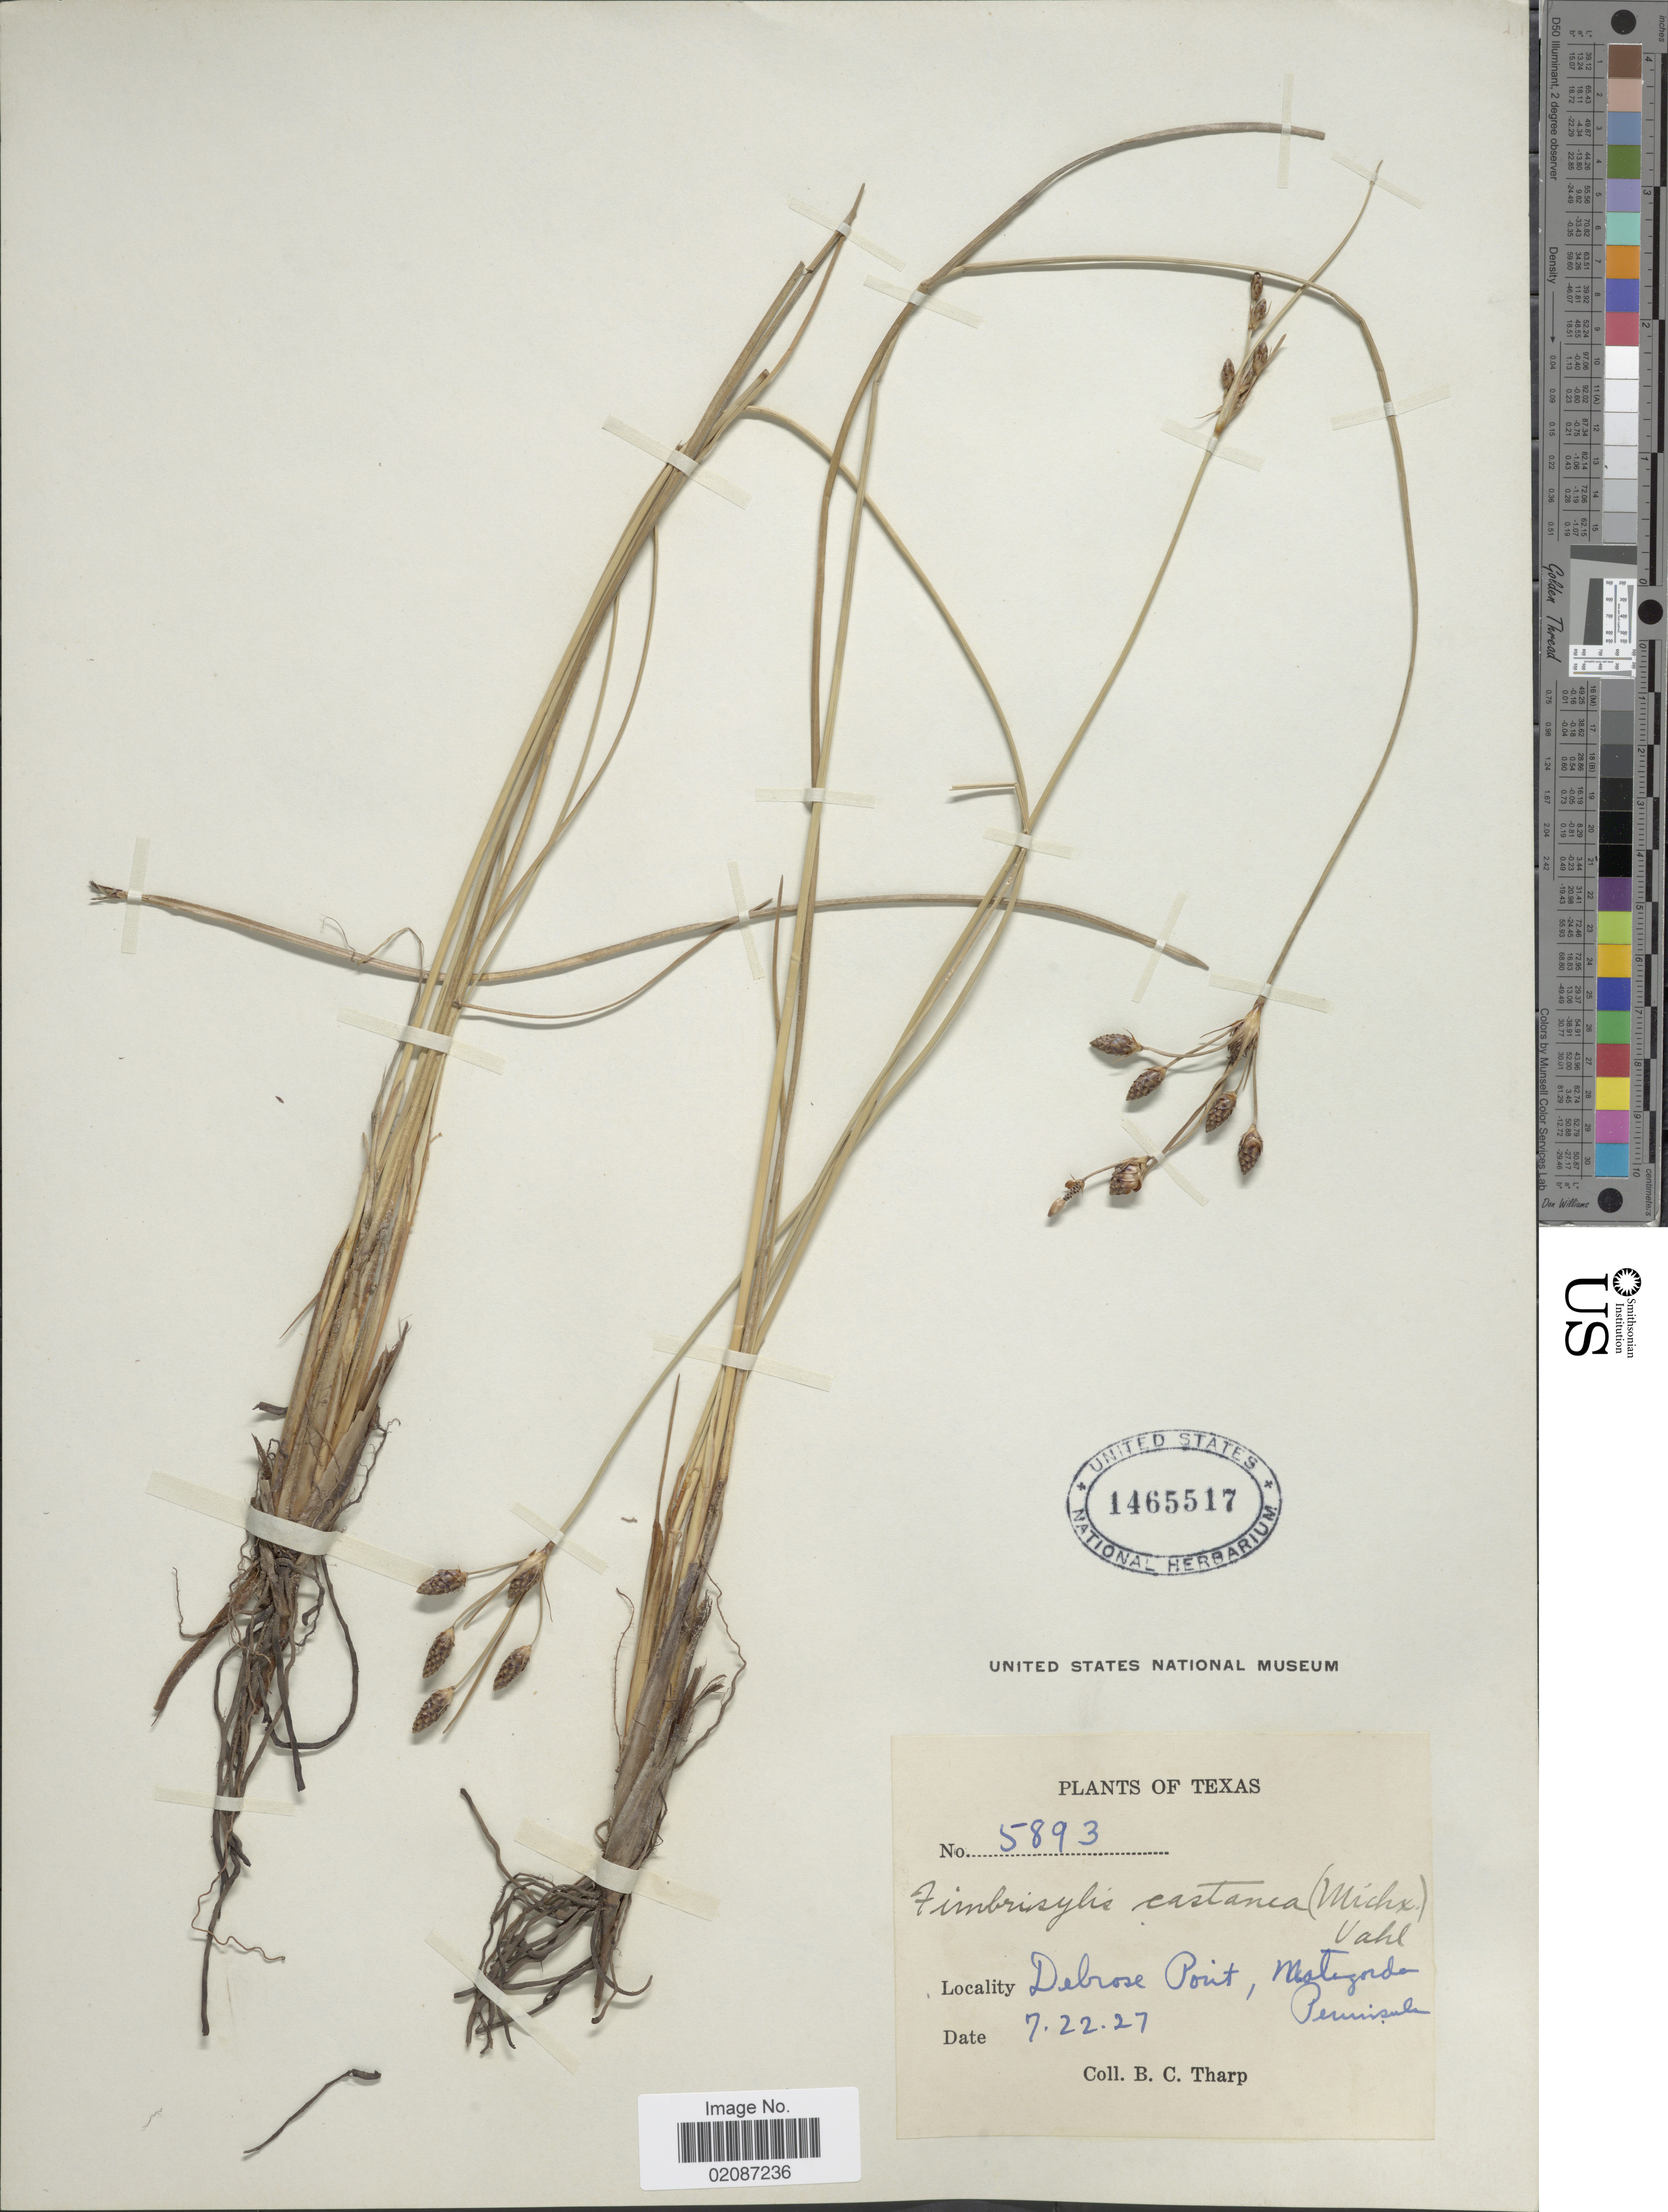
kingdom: Plantae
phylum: Tracheophyta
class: Liliopsida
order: Poales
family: Cyperaceae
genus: Fimbristylis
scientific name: Fimbristylis castanea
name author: (Michx.) Vahl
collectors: B. C. Tharp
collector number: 5893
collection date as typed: Transcribed d/m/y: 22/7/27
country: United States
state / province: Texas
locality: Delrose Point, Matagorda Peninsula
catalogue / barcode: US 1465517